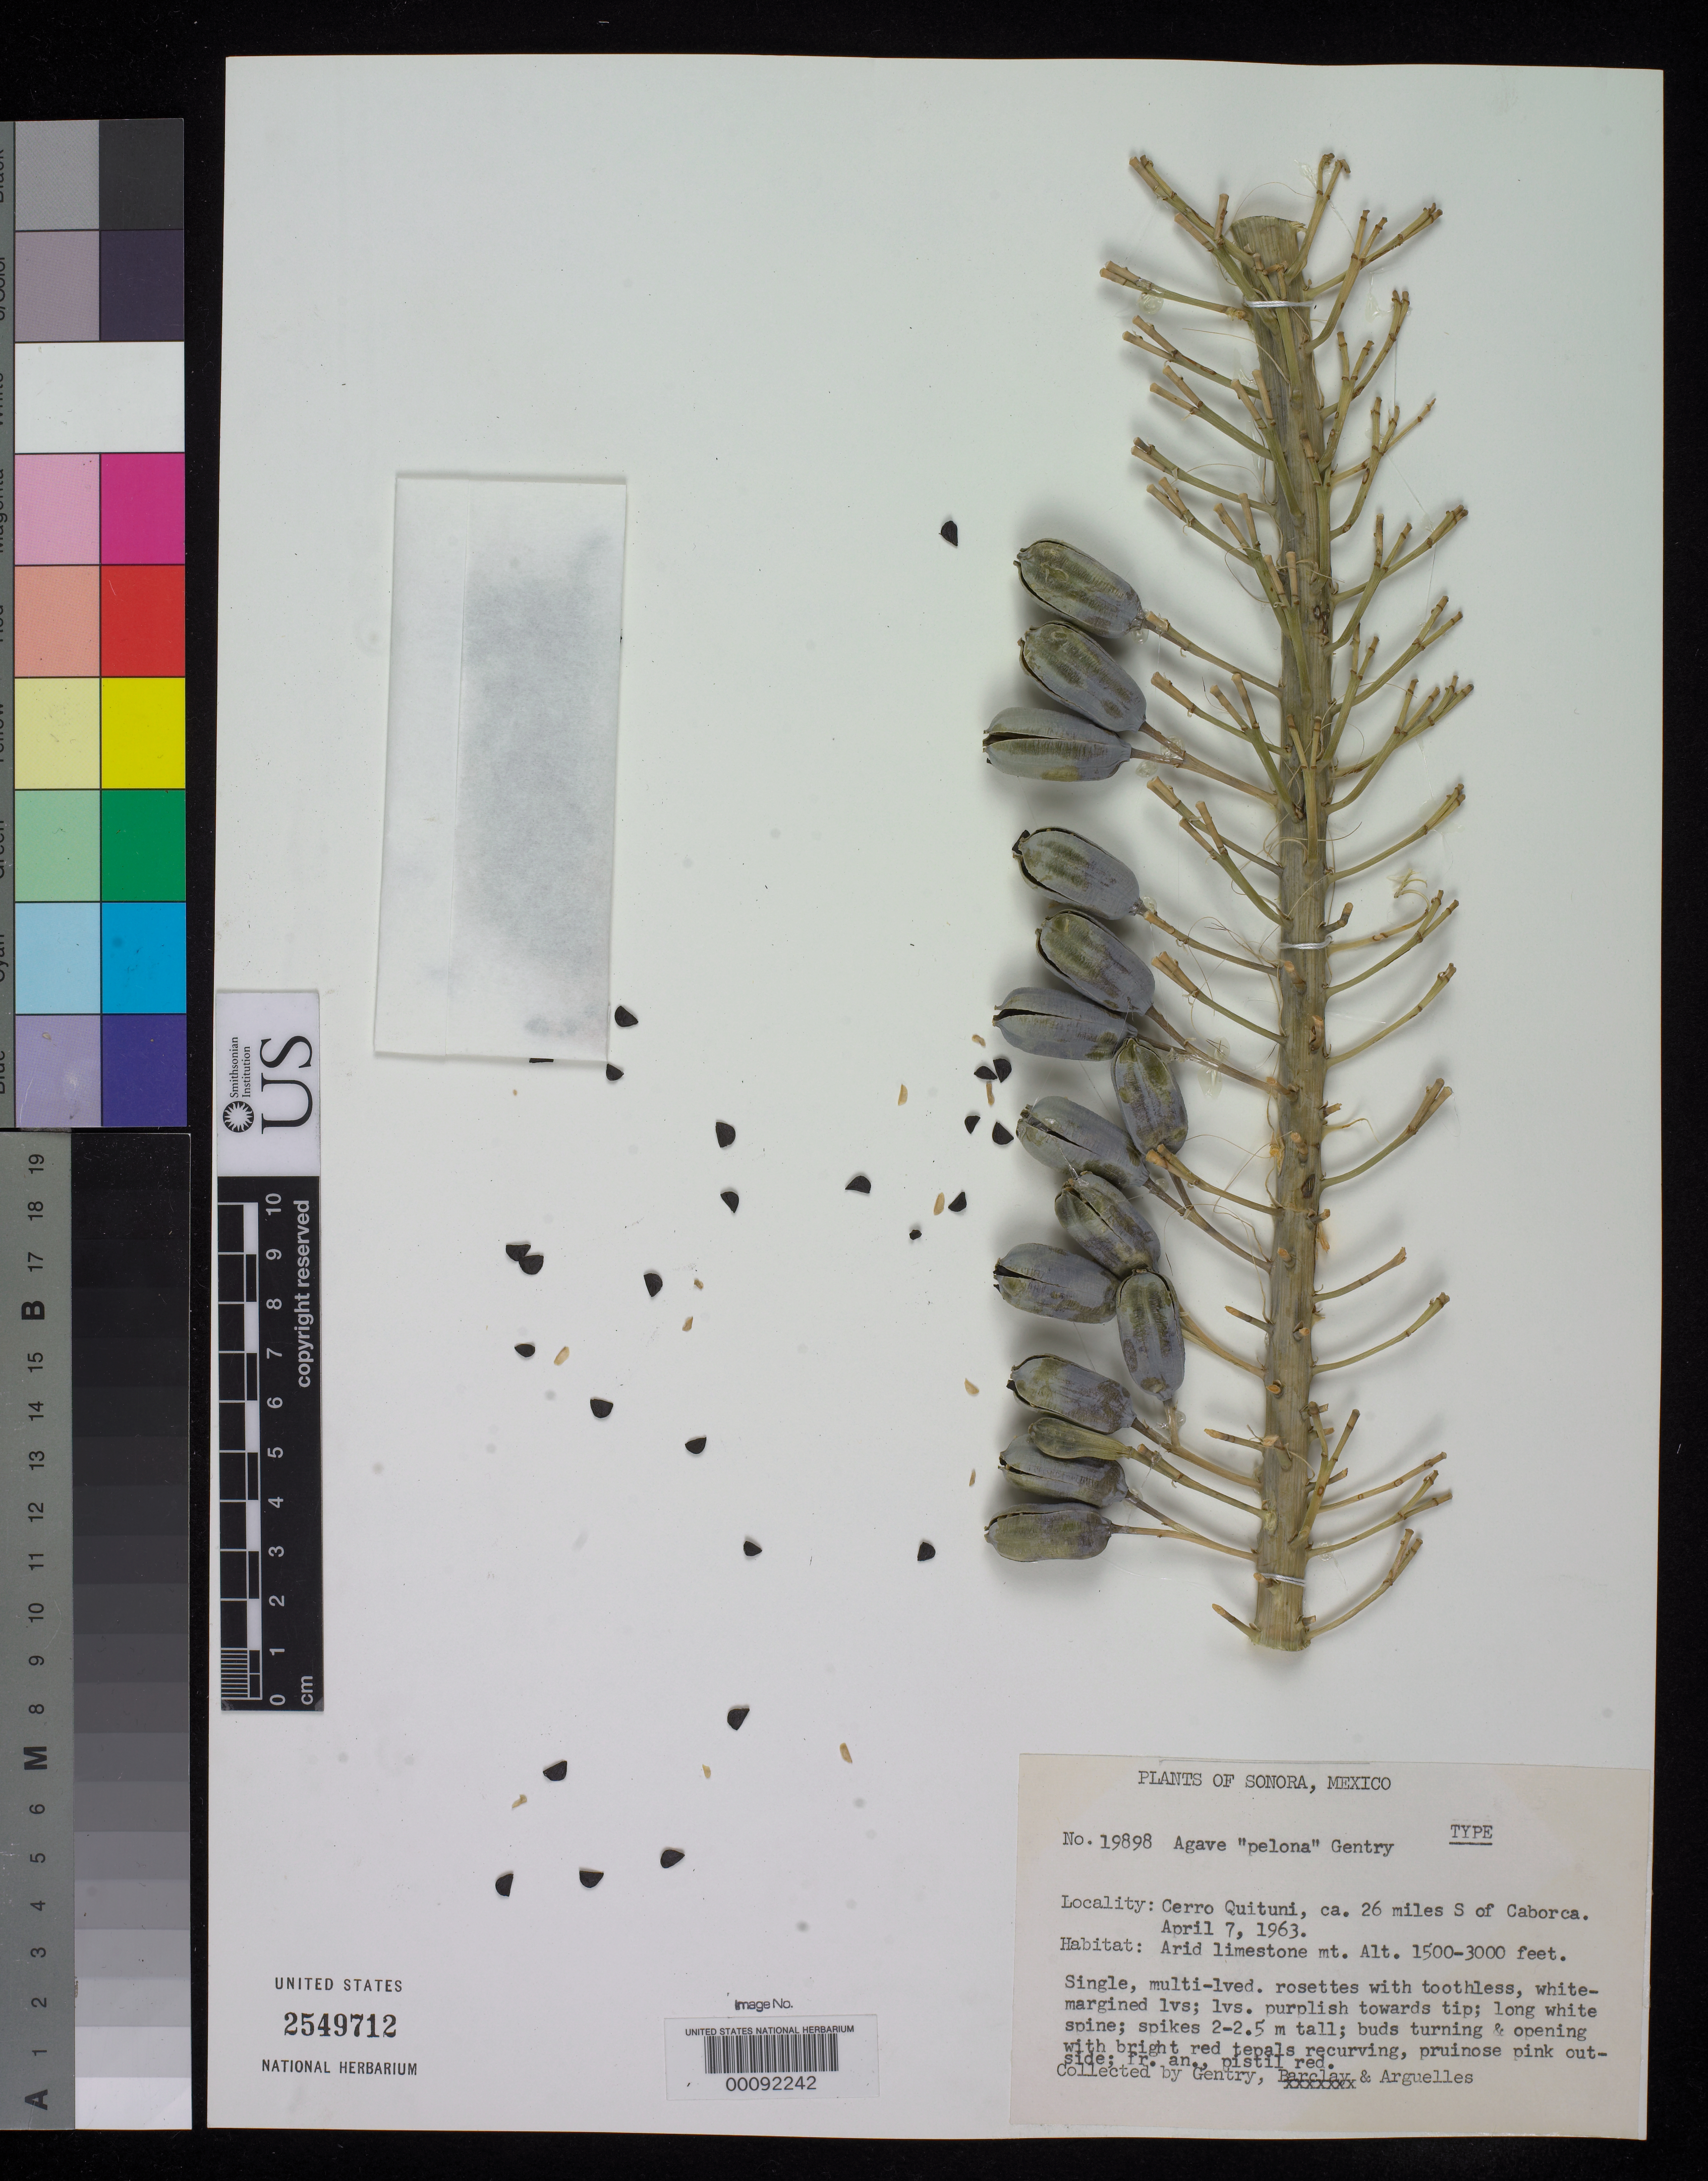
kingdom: Plantae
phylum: Tracheophyta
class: Liliopsida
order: Asparagales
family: Asparagaceae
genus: Agave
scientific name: Agave pelona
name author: Gentry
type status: Holotype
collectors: H. S. Gentry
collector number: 19898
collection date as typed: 07 Apr 1963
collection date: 1963-04-07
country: Mexico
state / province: Sonora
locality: Cerro Quituni.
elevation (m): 457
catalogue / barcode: US 2549712